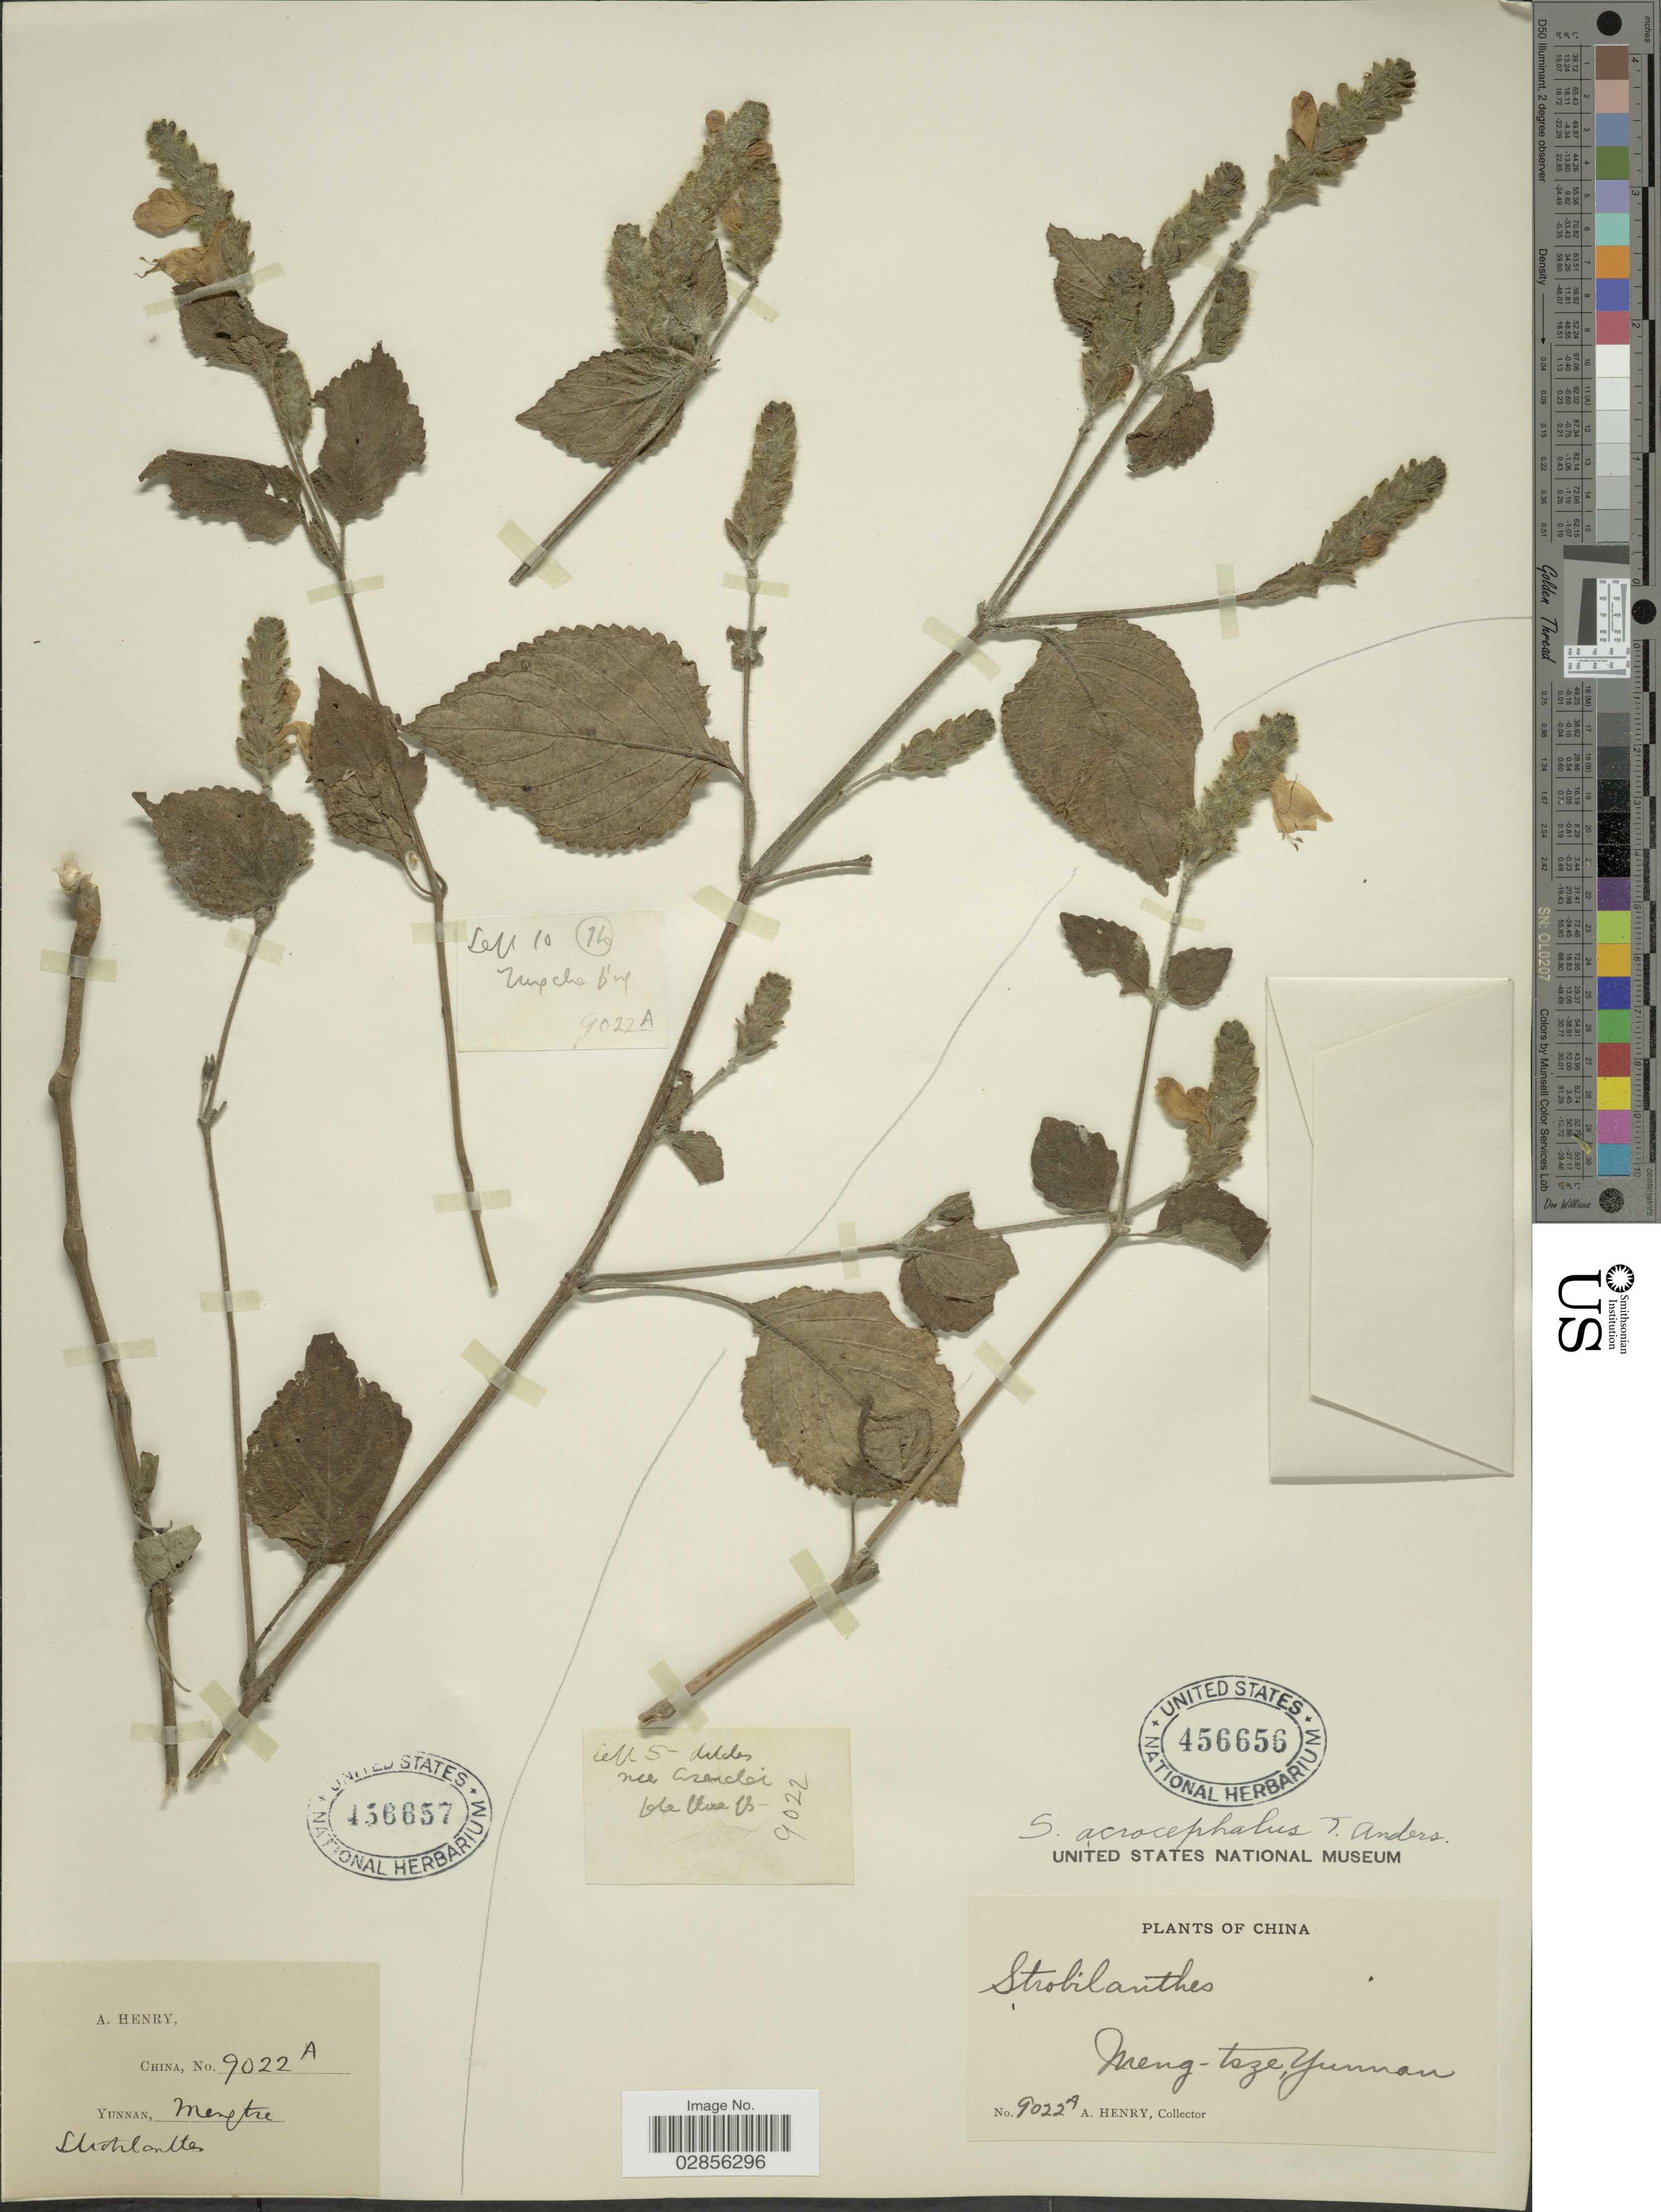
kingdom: Plantae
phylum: Tracheophyta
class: Magnoliopsida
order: Lamiales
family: Acanthaceae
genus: Strobilanthes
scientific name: Strobilanthes acrocephala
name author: T. Anderson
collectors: A. Henry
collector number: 9022 A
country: China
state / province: Yunnan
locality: Meng-tsze.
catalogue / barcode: US 456656